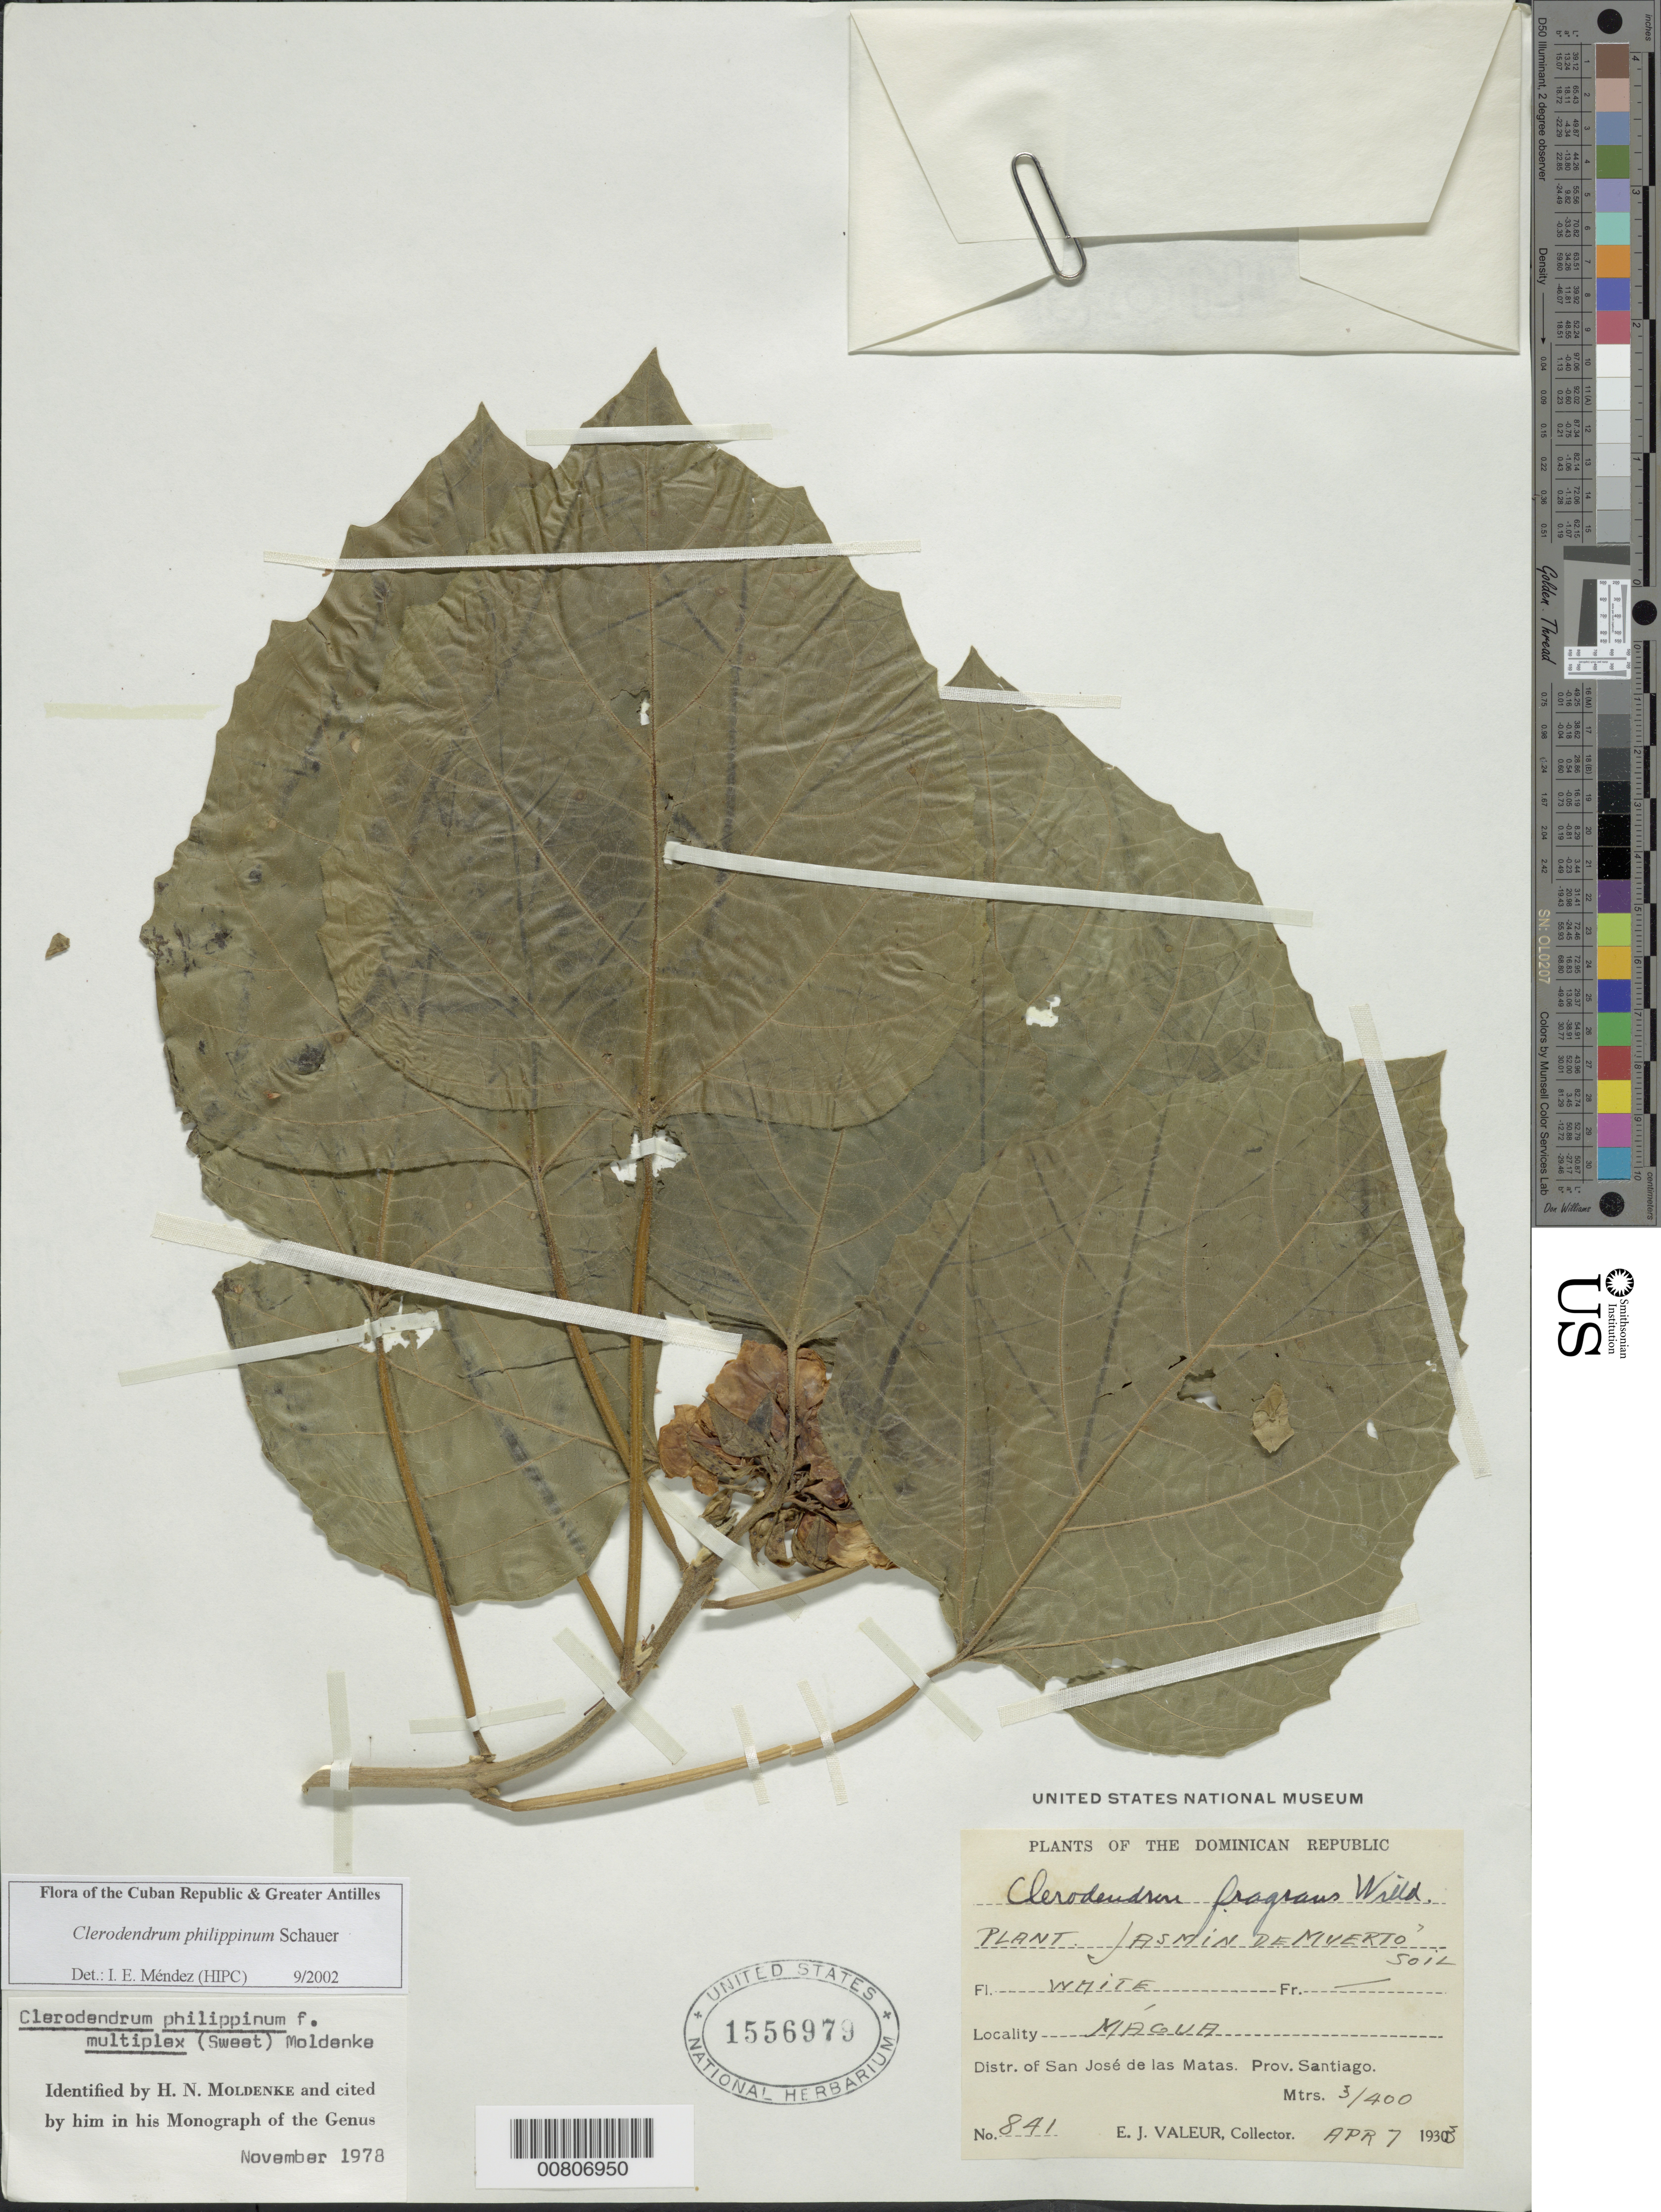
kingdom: Plantae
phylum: Tracheophyta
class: Magnoliopsida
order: Lamiales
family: Lamiaceae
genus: Clerodendrum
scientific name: Clerodendrum chinense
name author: (Osbeck) Mabb.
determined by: Méndez, Isidro E., (HIPC)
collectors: E. Valeur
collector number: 841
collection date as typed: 07 Apr 1933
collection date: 1933-04-07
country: Dominican Republic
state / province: Santiago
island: Hispaniola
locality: Dist. San José de las Matas; Mágua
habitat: Soil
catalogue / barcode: US 1556979